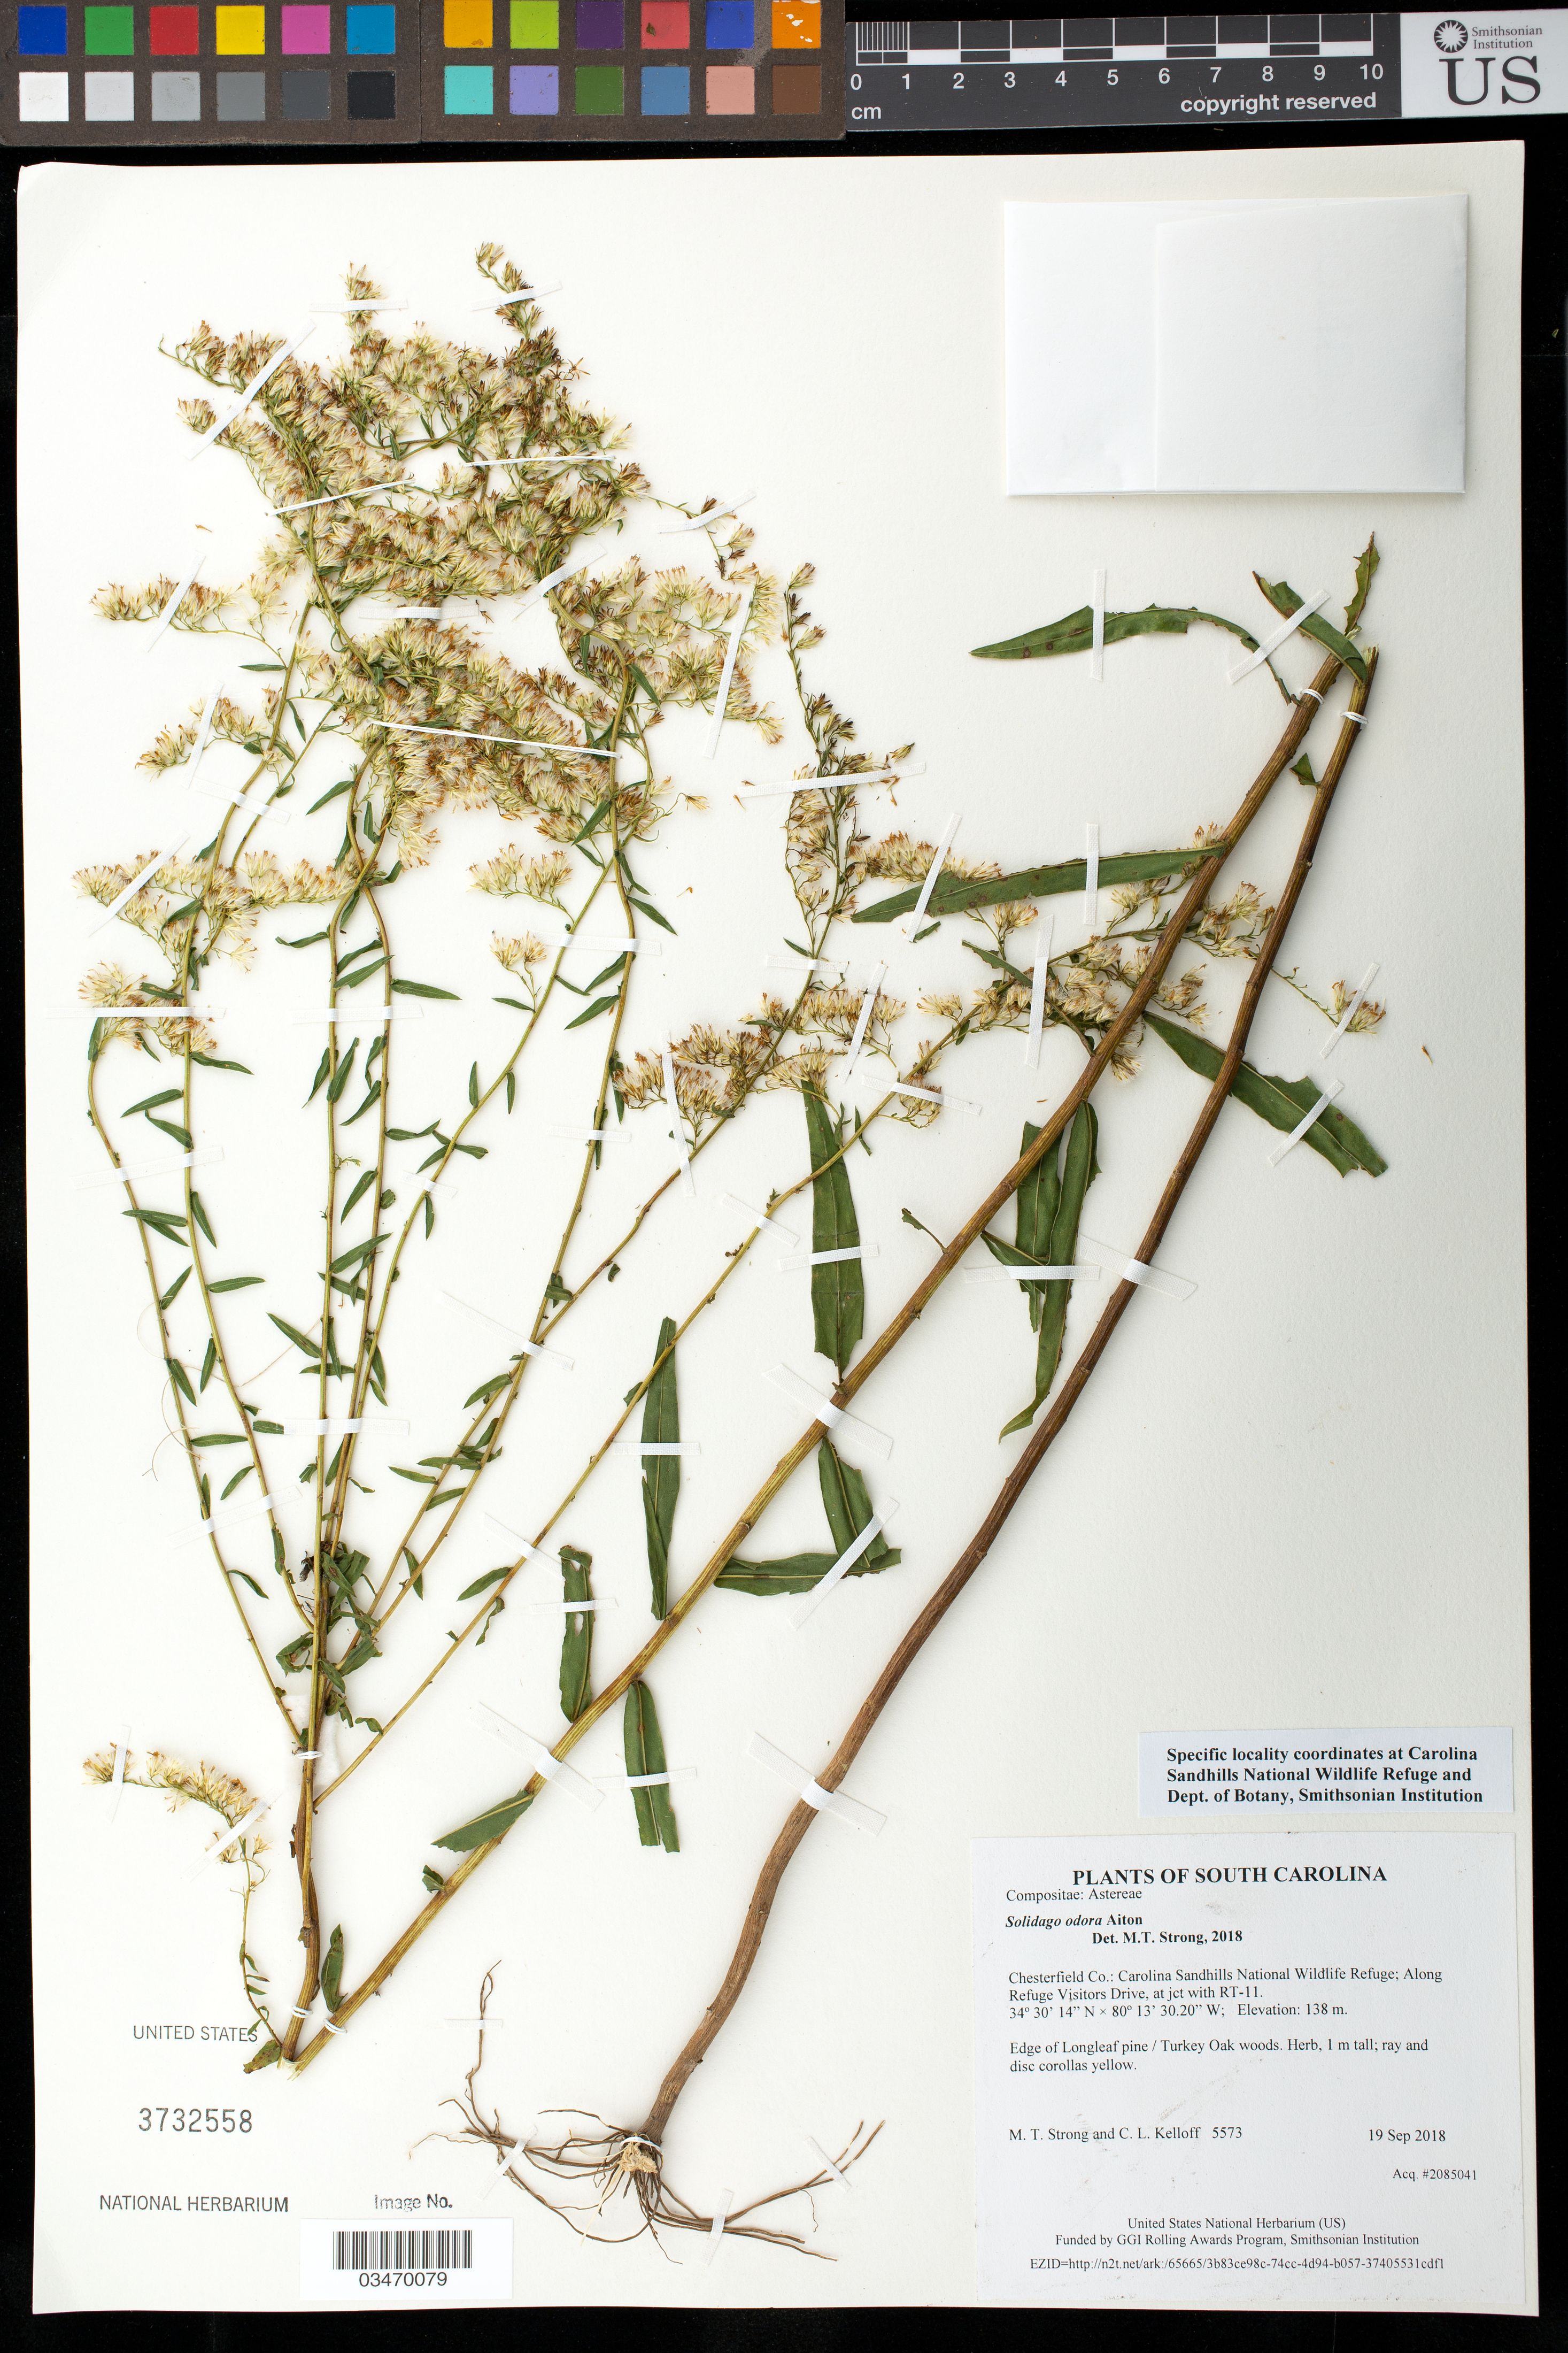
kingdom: Plantae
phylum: Tracheophyta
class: Magnoliopsida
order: Asterales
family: Asteraceae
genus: Solidago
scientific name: Solidago odora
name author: Aiton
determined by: Strong, M. T., (US), Smithsonian Institution - National Museum of Natural History (UNITED STATES)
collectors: M. T. Strong & C. L. Kelloff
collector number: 5573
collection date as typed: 19 Sep 2018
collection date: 2018-09-19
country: United States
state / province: South Carolina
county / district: Chesterfield Co.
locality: Carolina Sandhills National Wildlife Refuge; Edge of Longleaf Pine/Turkey Oak woods along Refuge Visitors Drive, at jct with RT-11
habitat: Longleaf pine / Turkey Oak woods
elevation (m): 138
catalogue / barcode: US 3732558